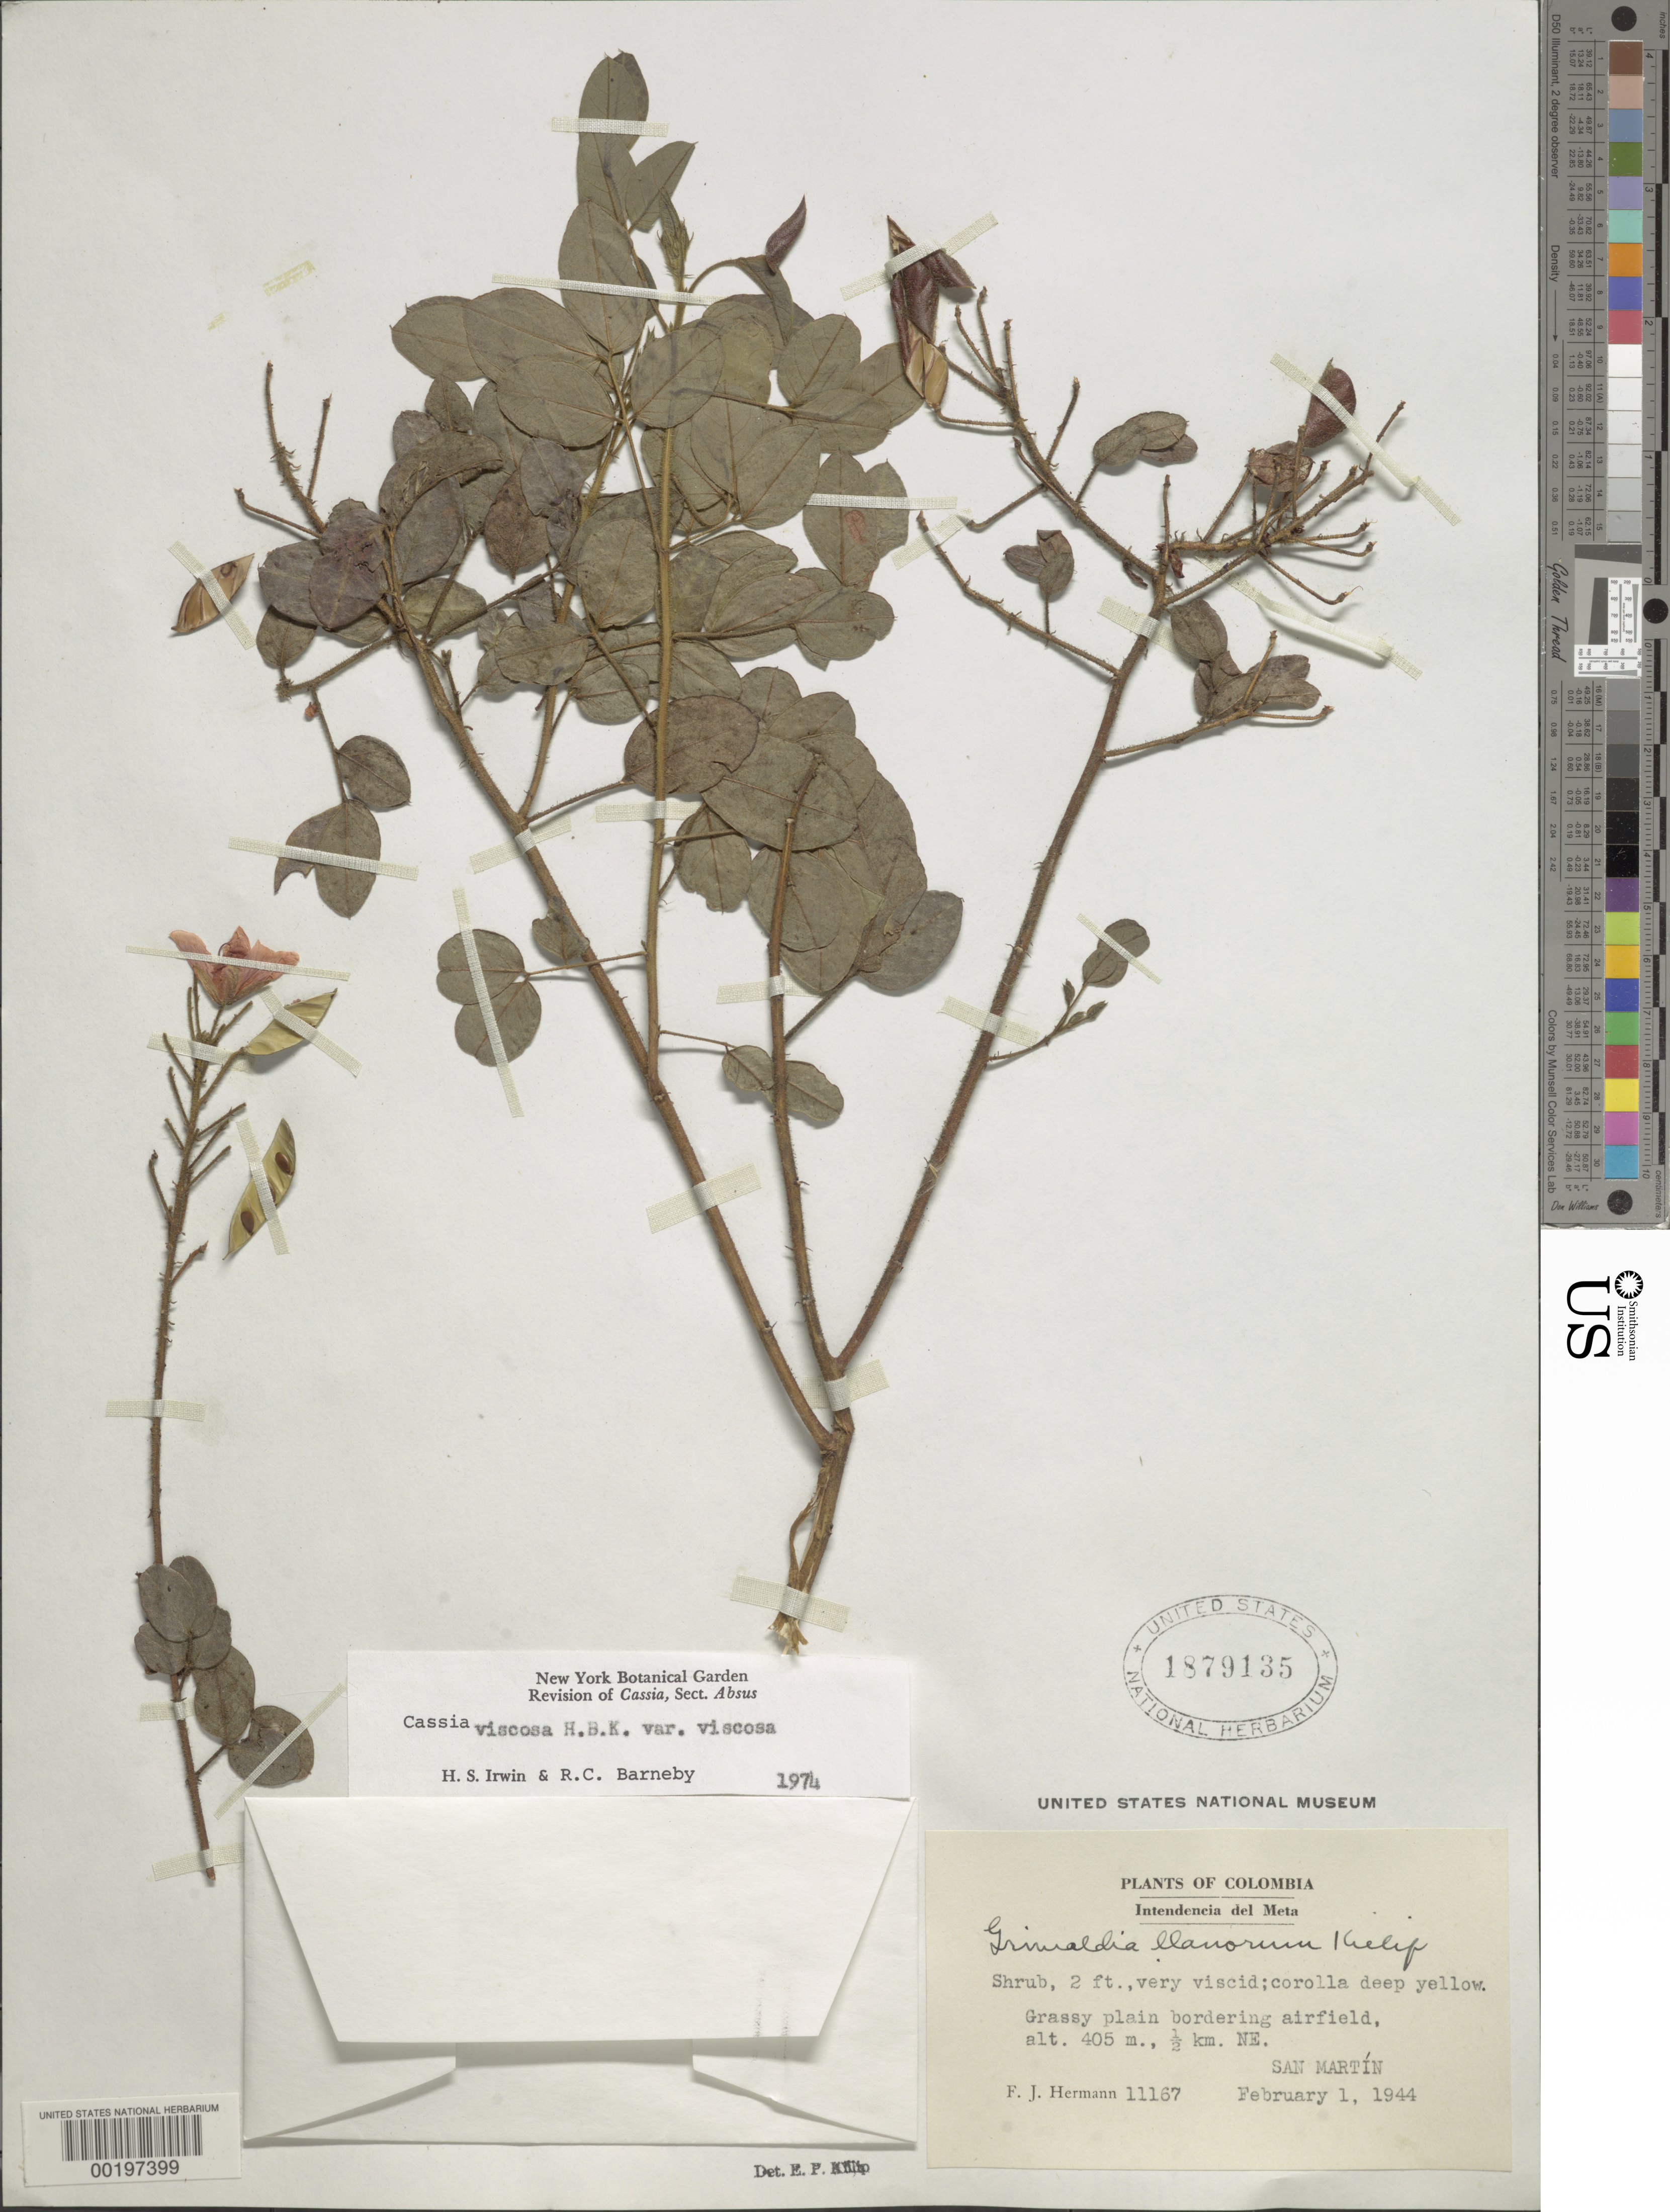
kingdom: Plantae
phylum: Tracheophyta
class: Magnoliopsida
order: Fabales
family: Fabaceae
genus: Chamaecrista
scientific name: Chamaecrista viscosa var. viscosa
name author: (Kunth) H.S. Irwin & Barneby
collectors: F. J. Hermann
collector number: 11167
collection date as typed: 01 Feb 1944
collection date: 1944-02-01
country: Colombia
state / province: Meta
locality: Bordering airfield; 0.5 km NE of San Martin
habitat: Grassy plain bordering airfield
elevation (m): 405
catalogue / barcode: US 1879135